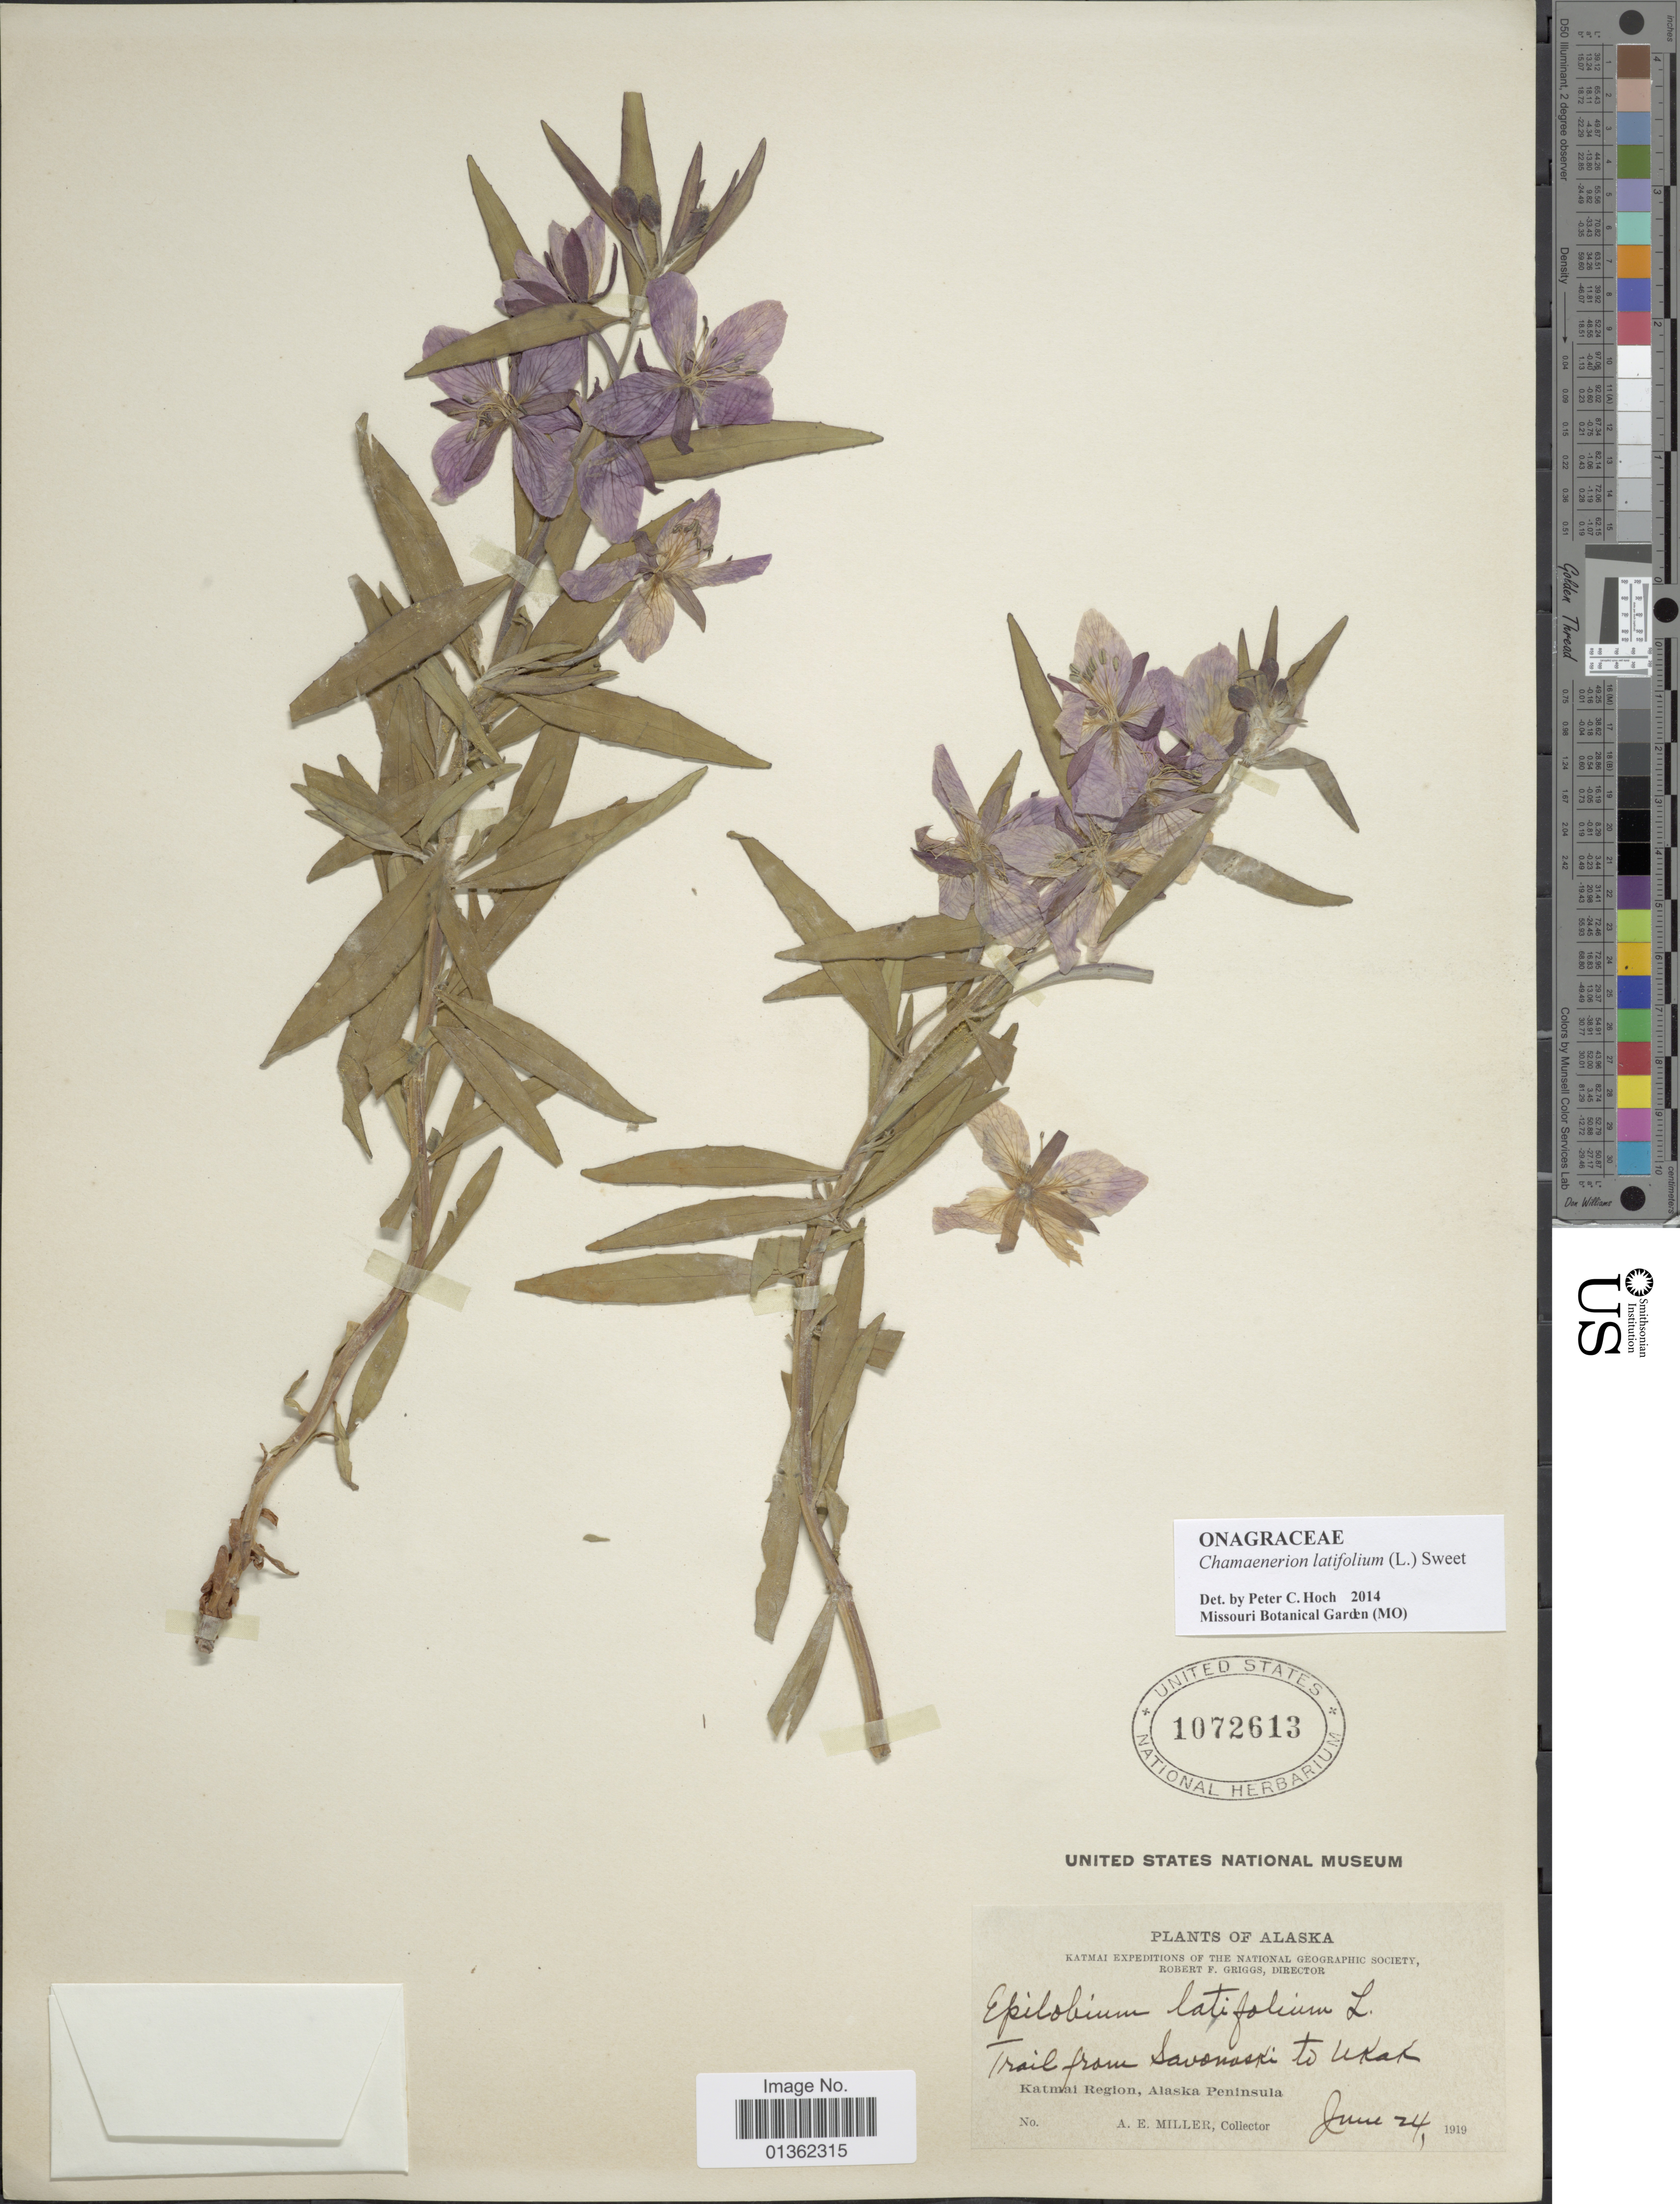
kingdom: Plantae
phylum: Tracheophyta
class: Magnoliopsida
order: Myrtales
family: Onagraceae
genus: Chamaenerion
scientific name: Chamaenerion latifolium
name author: (L.) Th. Fr. & Lange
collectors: A. E. Miller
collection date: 1919-06-24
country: United States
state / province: Alaska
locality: Trail from Savonaski to Ukak. Katmai Region.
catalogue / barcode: US 1072613